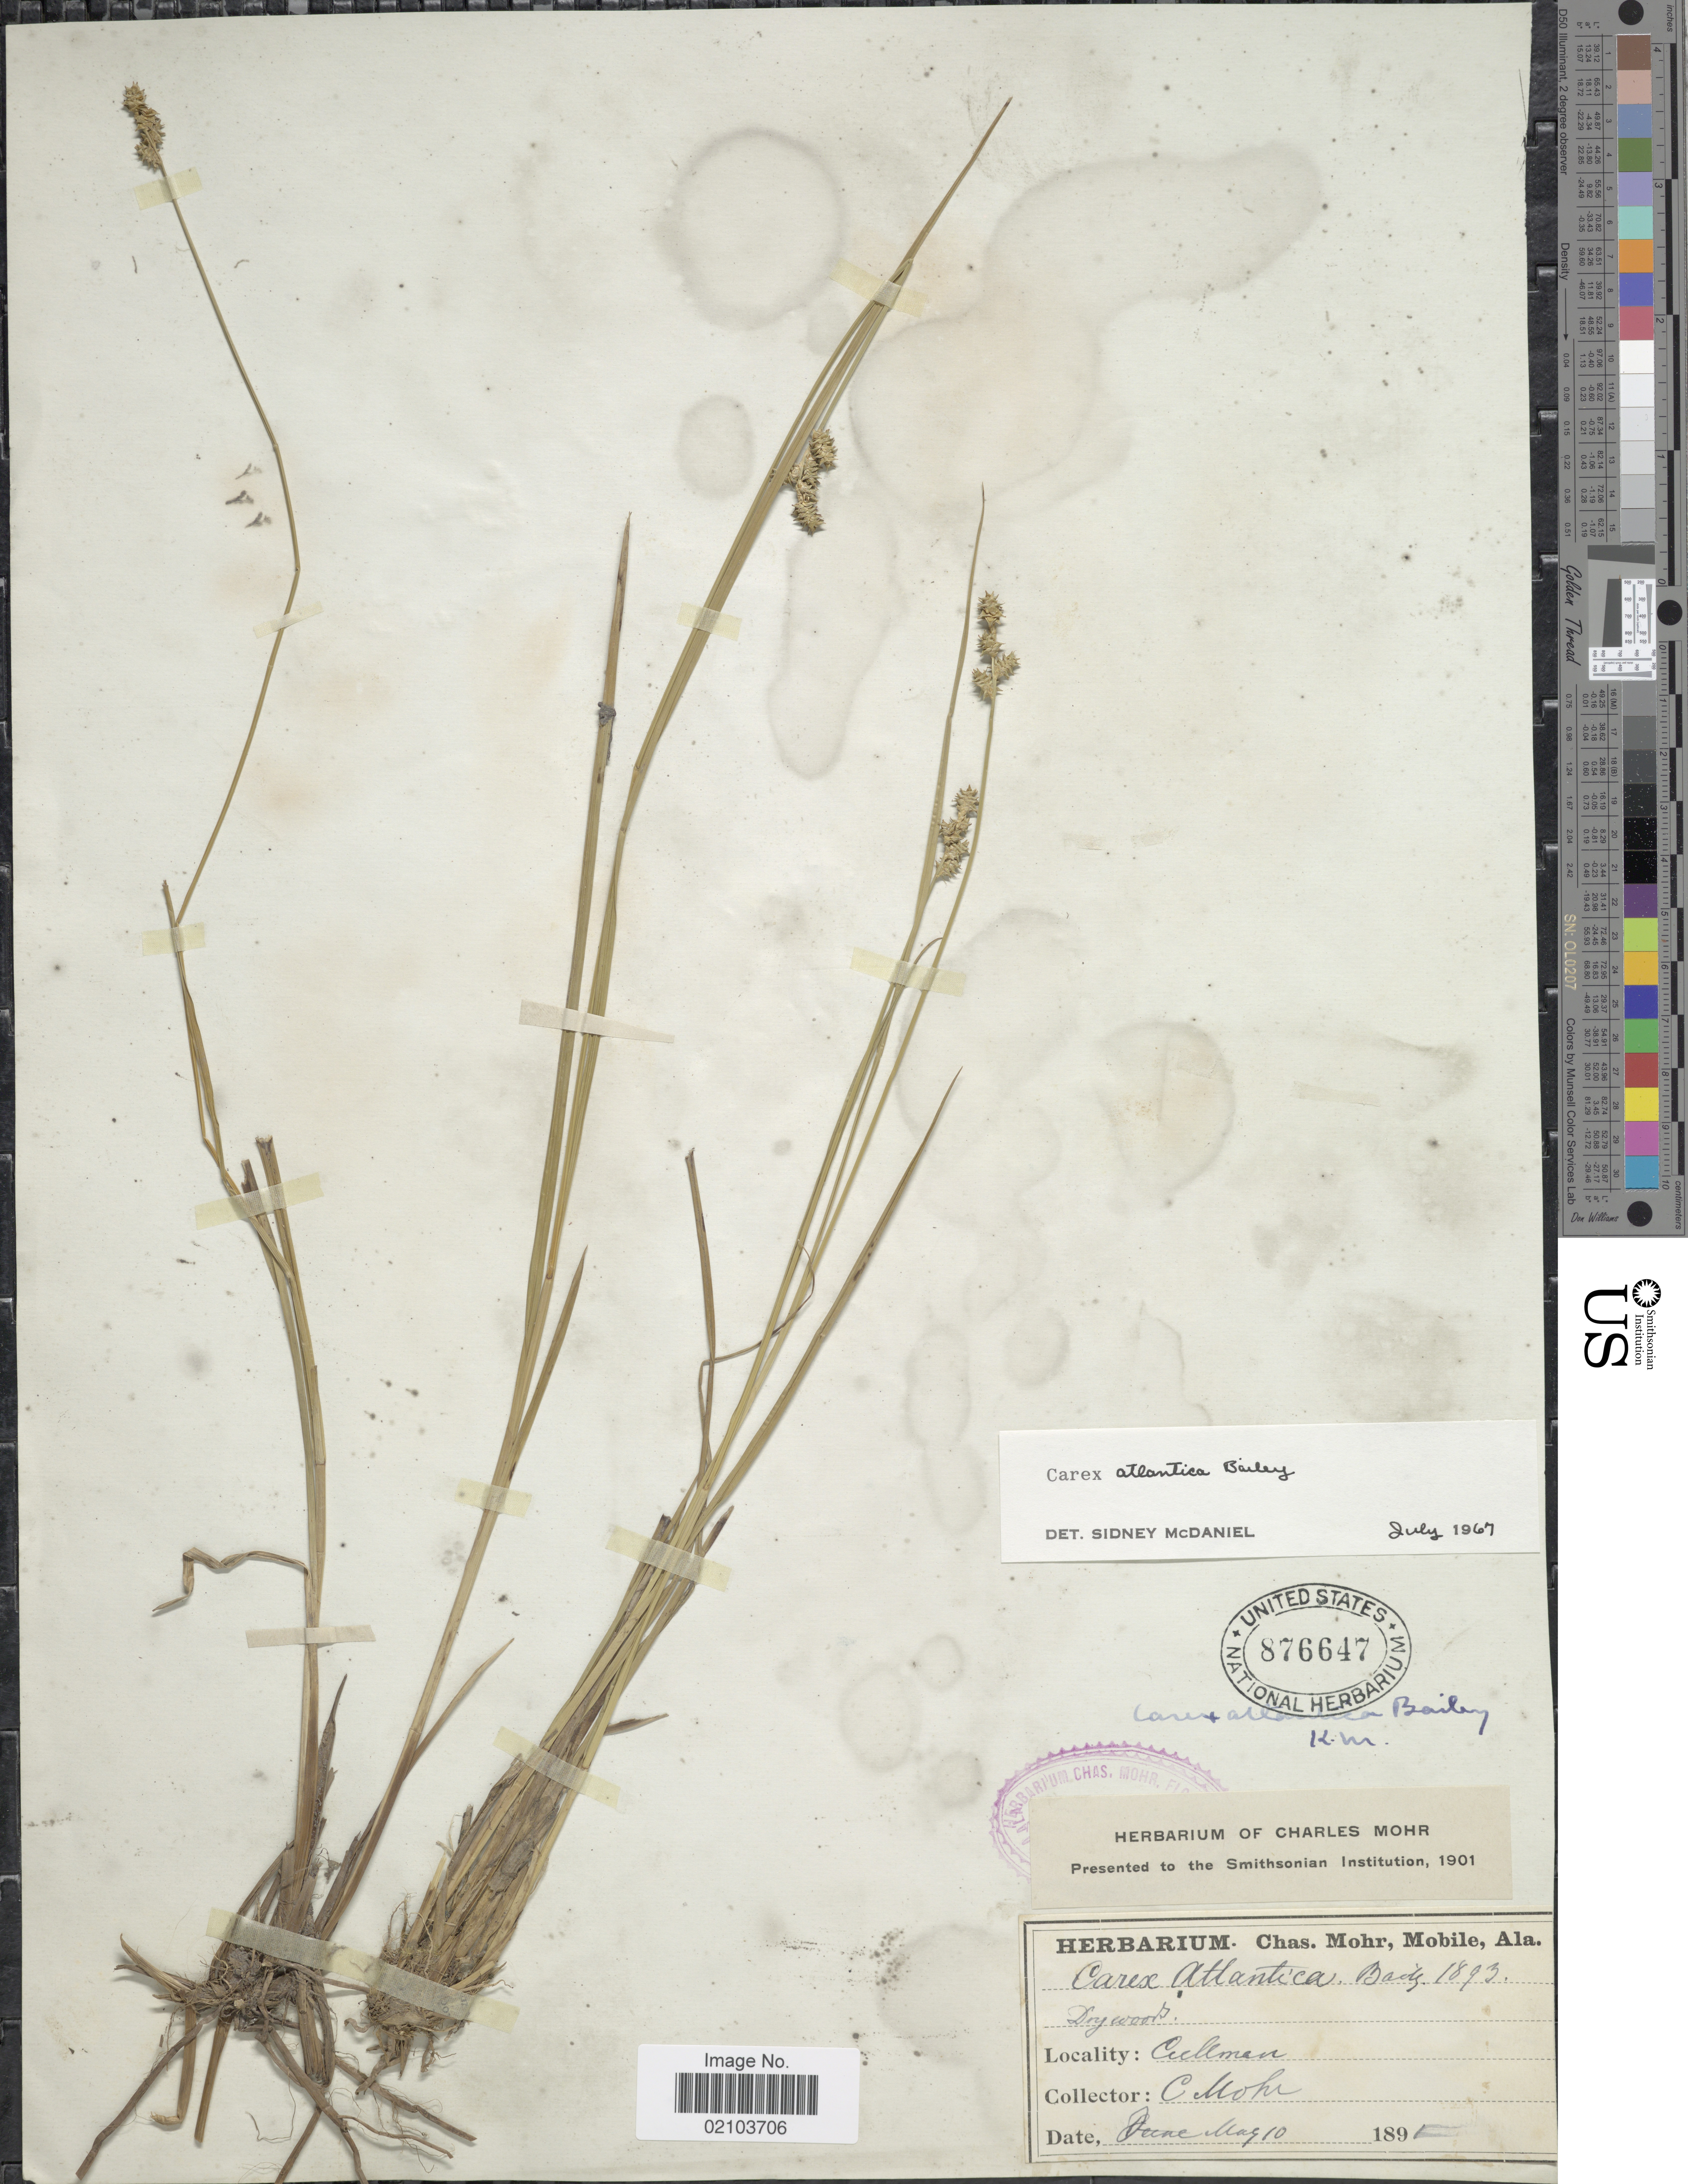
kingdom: Plantae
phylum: Tracheophyta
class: Liliopsida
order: Poales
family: Cyperaceae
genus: Carex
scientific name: Carex atlantica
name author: L.H. Bailey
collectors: Mohr, C. T. (herbarium)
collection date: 1891-05-10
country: United States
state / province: Alabama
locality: Cullman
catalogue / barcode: US 876647